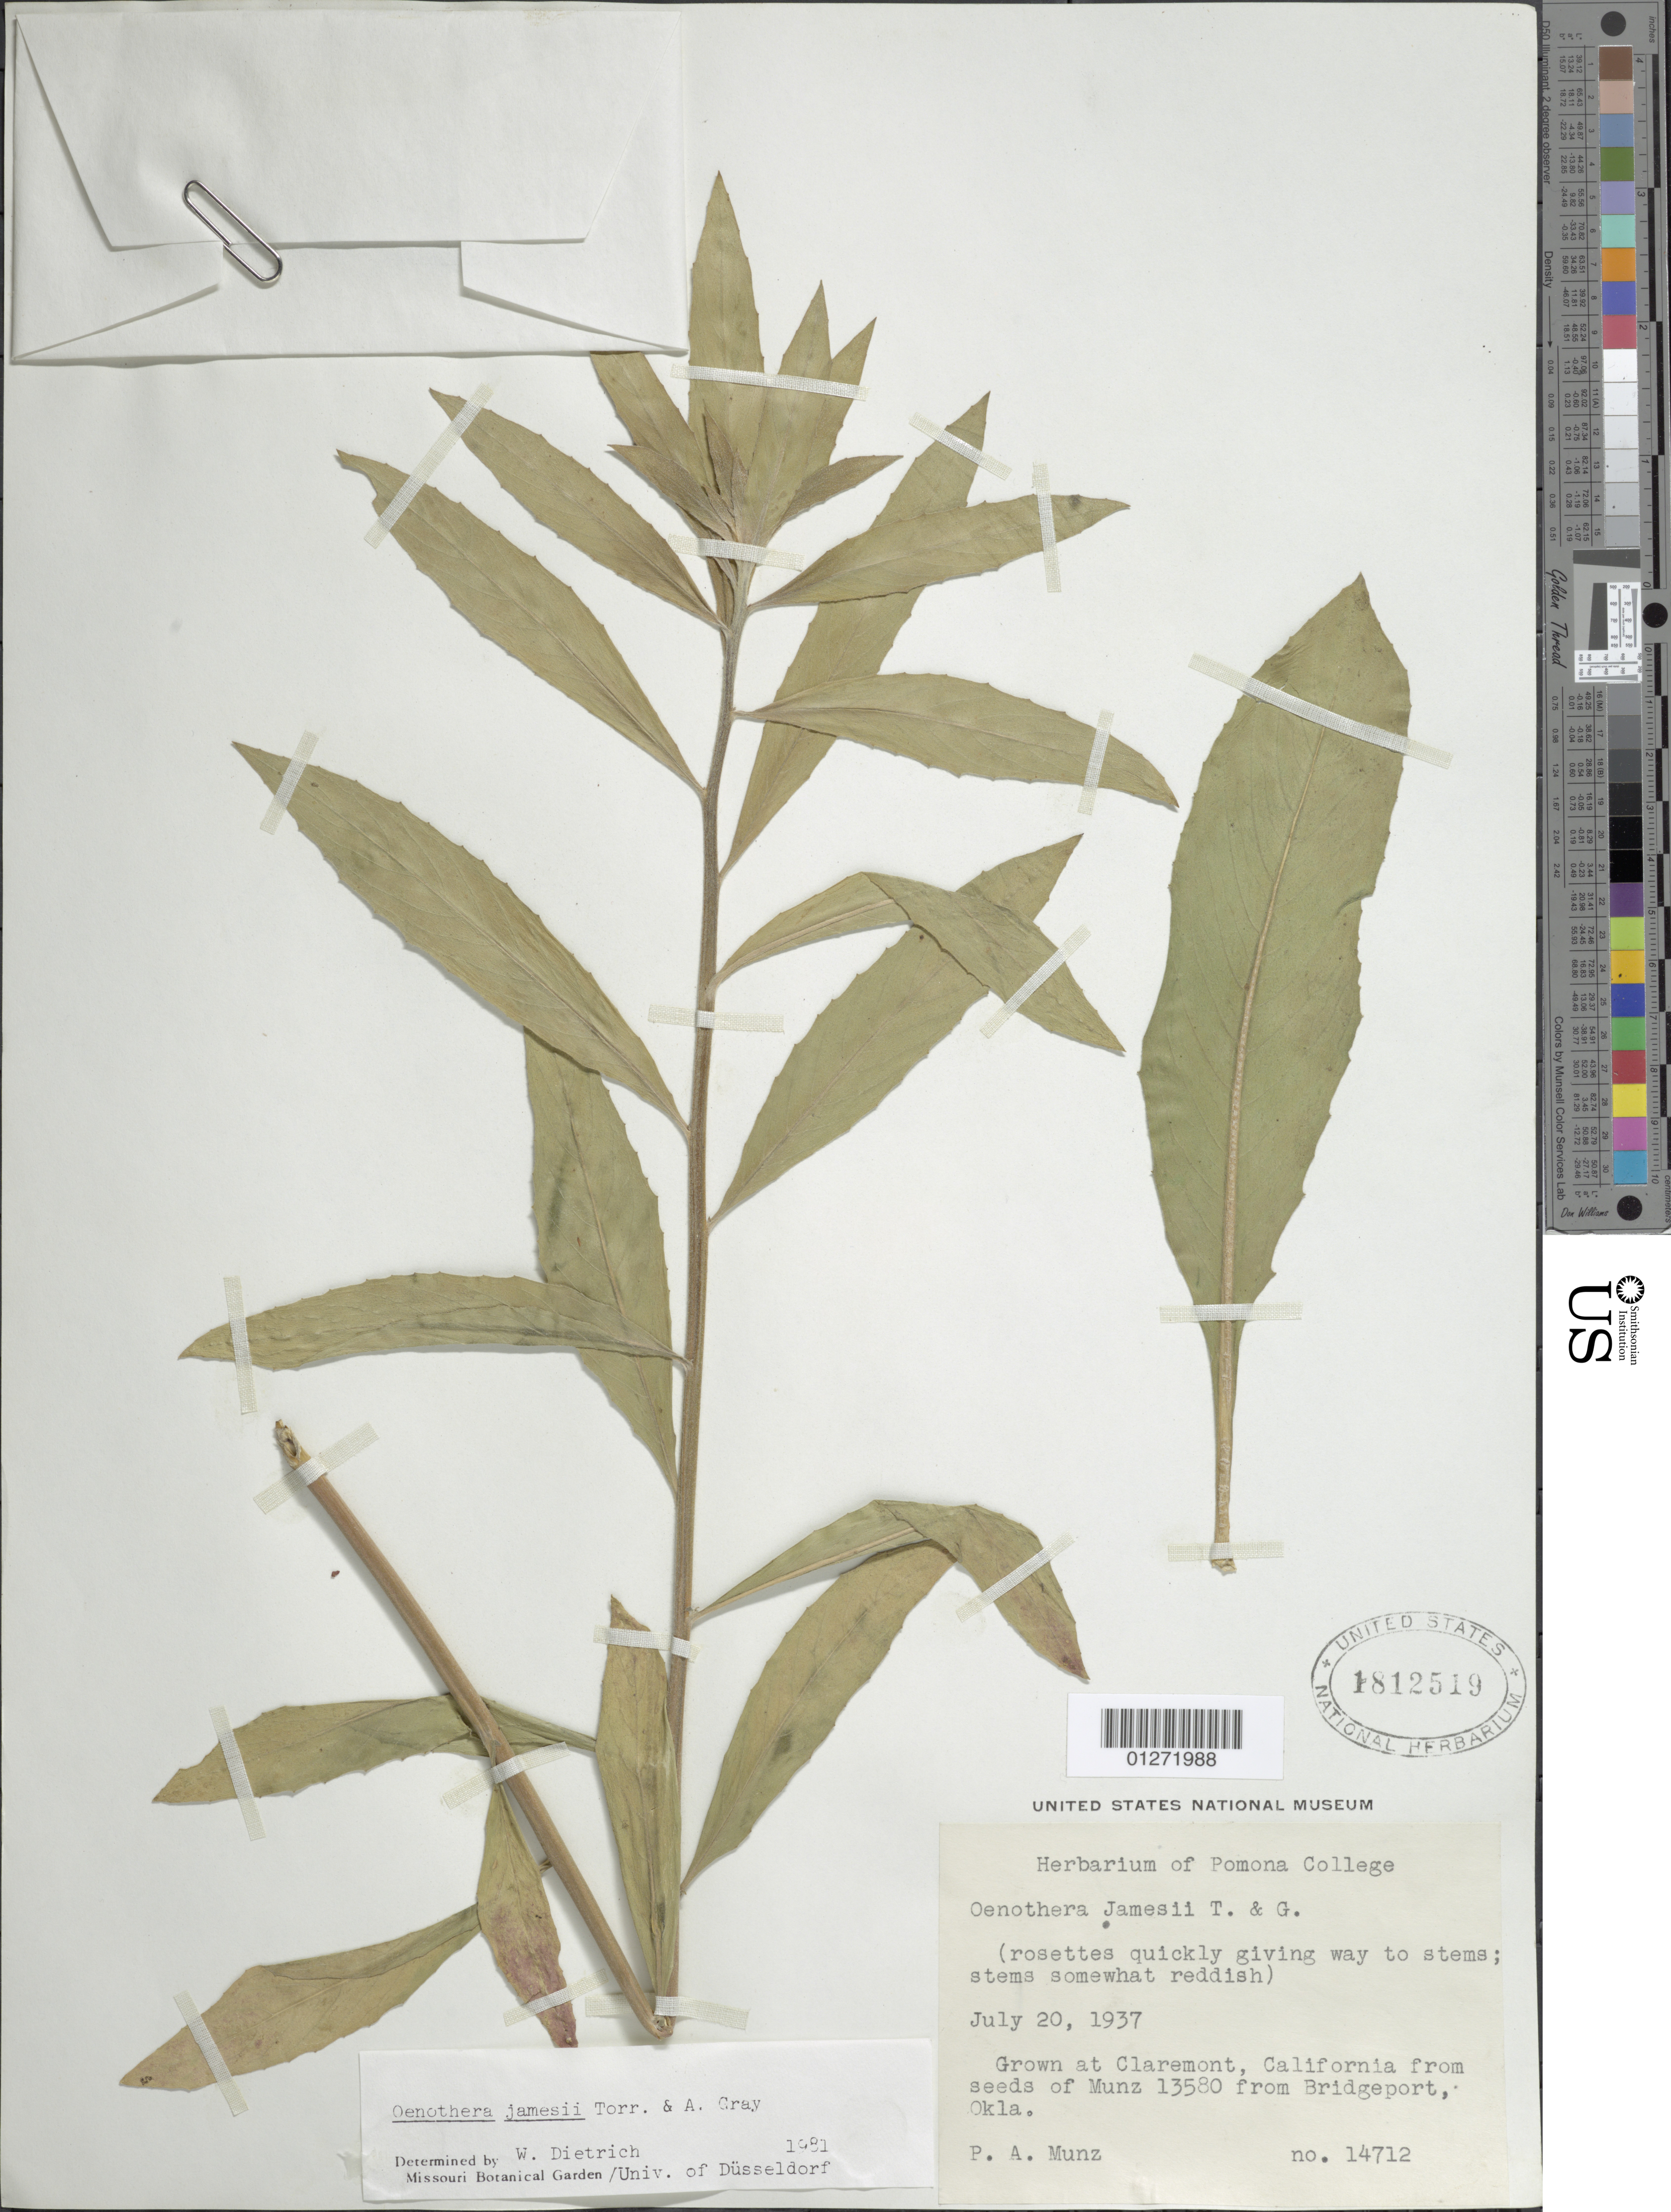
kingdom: Plantae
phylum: Tracheophyta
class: Magnoliopsida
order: Myrtales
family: Onagraceae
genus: Oenothera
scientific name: Oenothera jamesii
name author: Torr. & A. Gray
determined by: Dietrich, W.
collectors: P. A. Munz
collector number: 14712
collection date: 1935-07-20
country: United States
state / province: California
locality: Claremont, Pomona College.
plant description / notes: Grown from seed of Munz 13580 from Bridgeport, Okla.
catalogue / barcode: US 1812519